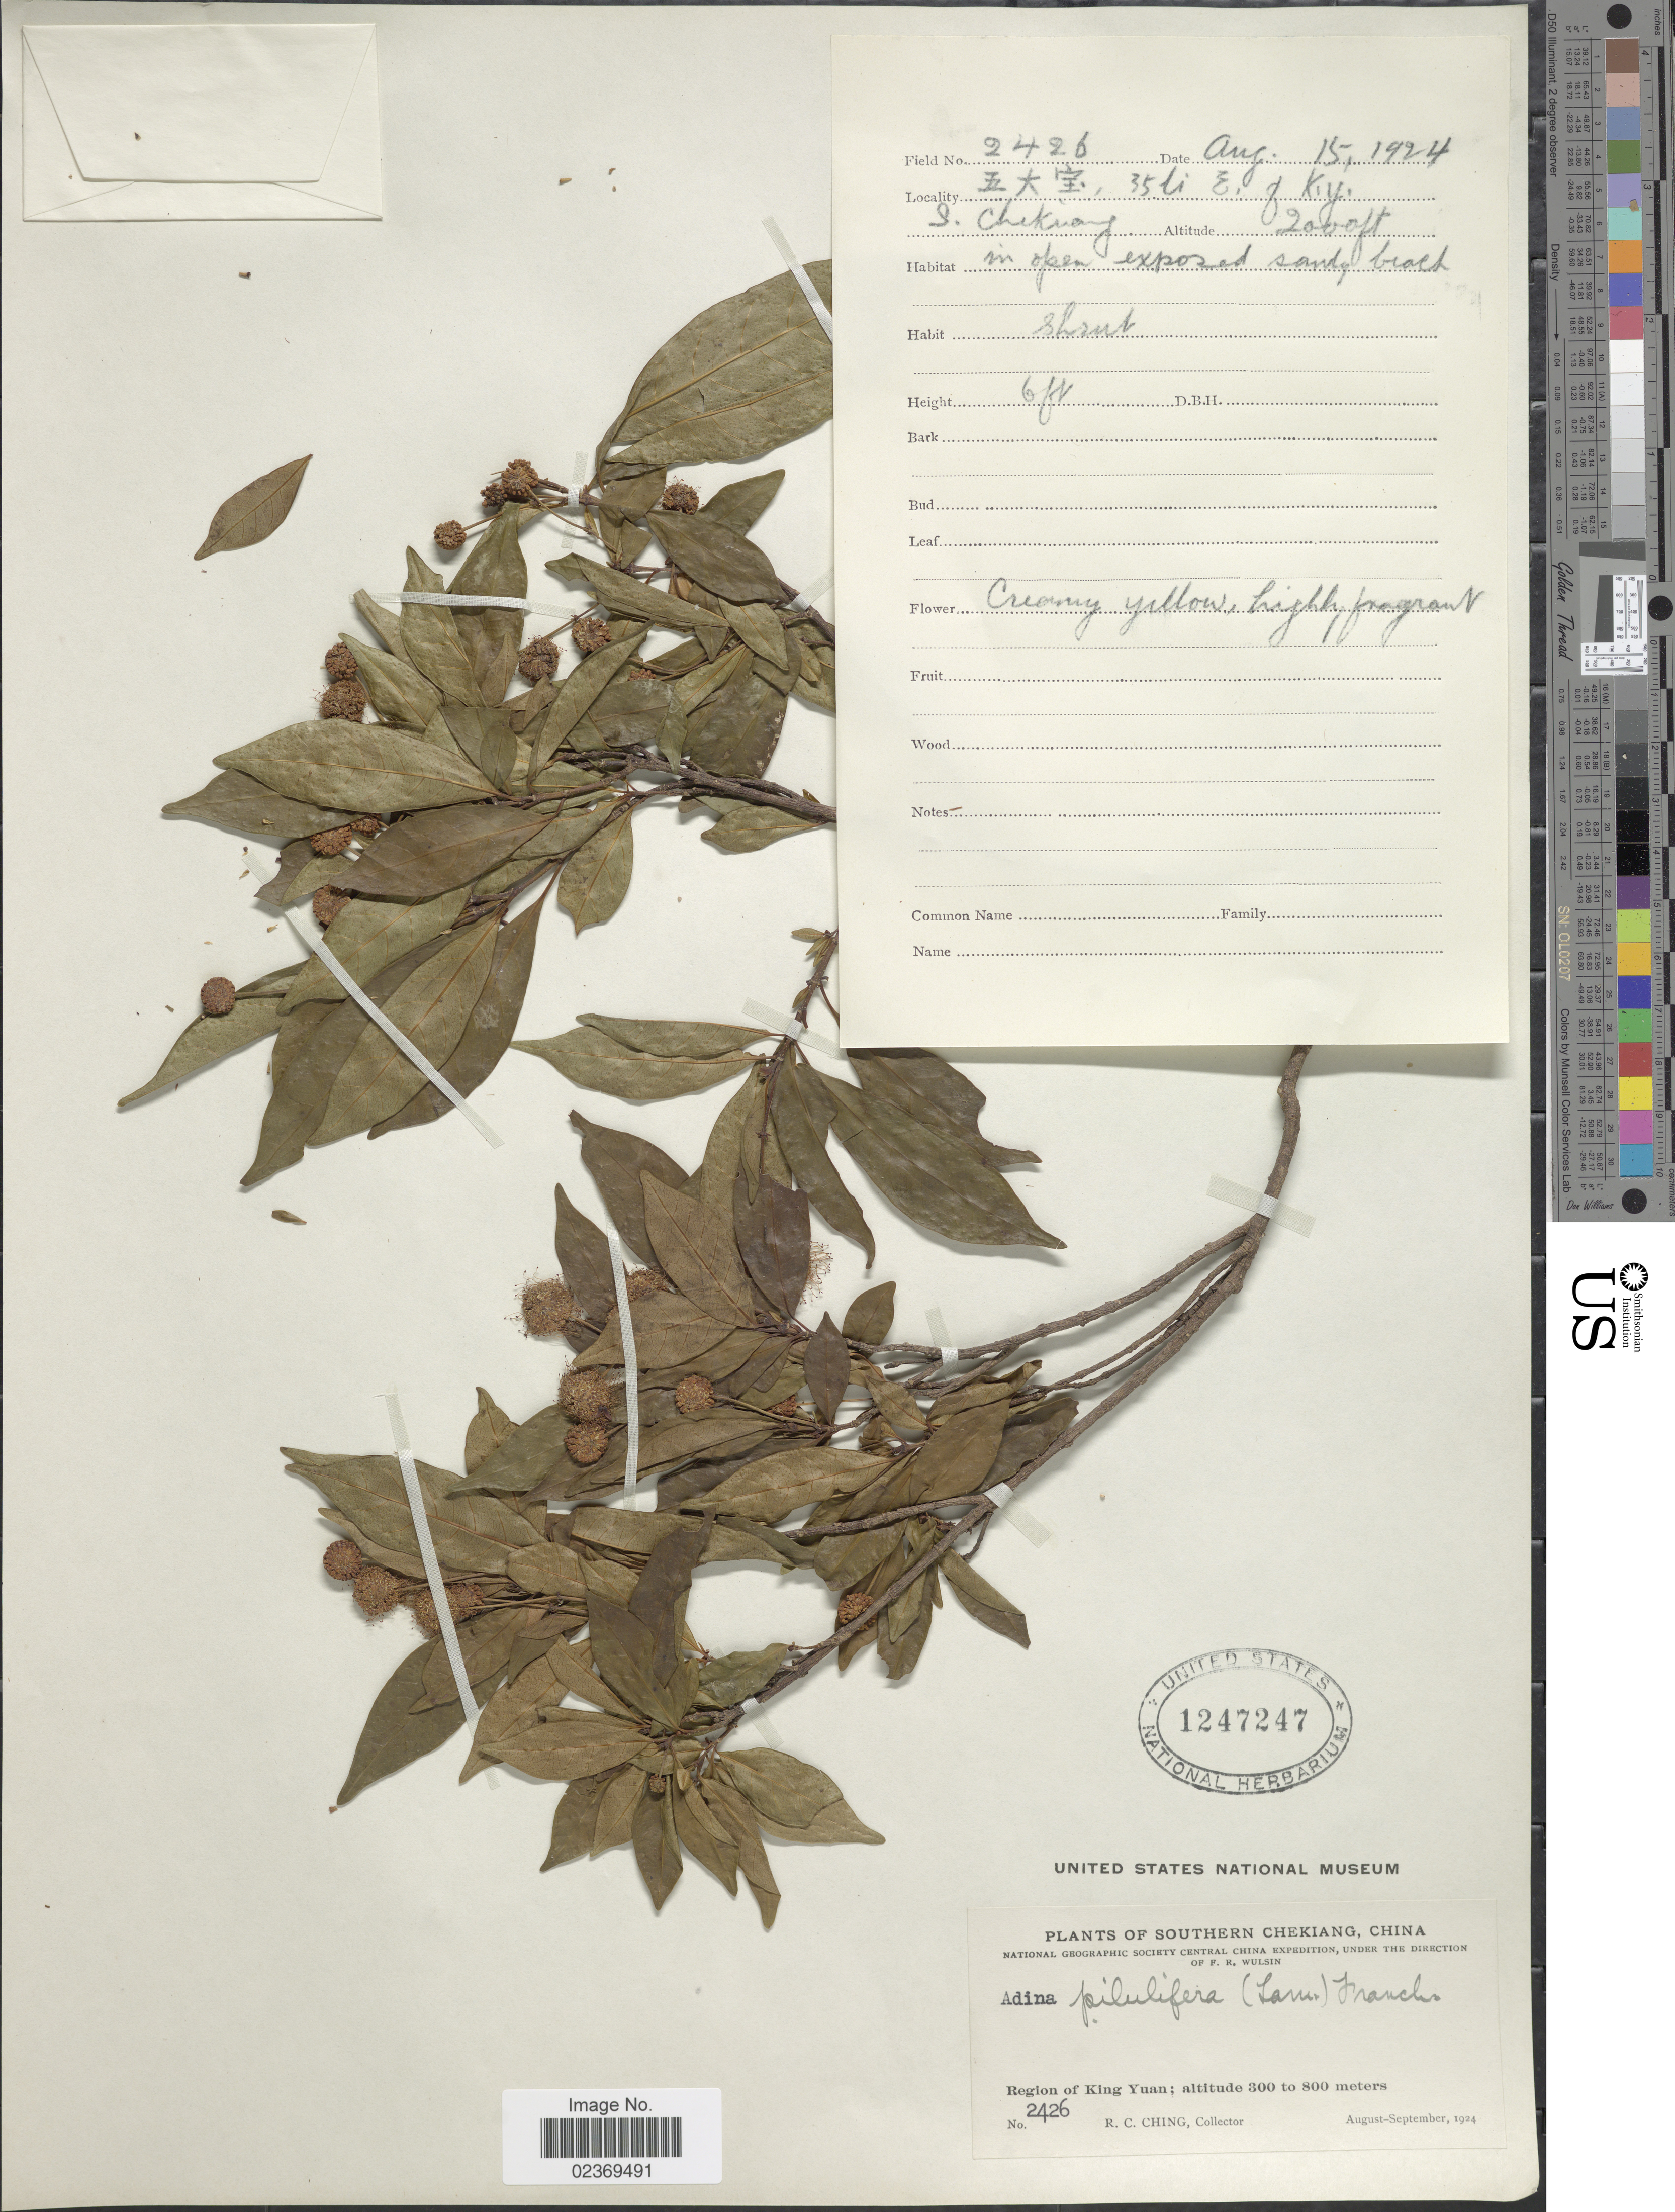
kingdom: Plantae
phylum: Tracheophyta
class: Magnoliopsida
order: Gentianales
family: Rubiaceae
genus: Adina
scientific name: Adina pilulifera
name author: (Lam.) Franch. & Drake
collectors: R. C. Ching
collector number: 2426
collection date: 1924-08-15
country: China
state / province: Zhejiang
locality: Southern Chekiang, Region of King Yuan, 35 li E. of K.Y. S of Chekiang, in open exposed sandy beach.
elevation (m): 610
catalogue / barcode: US 1247247